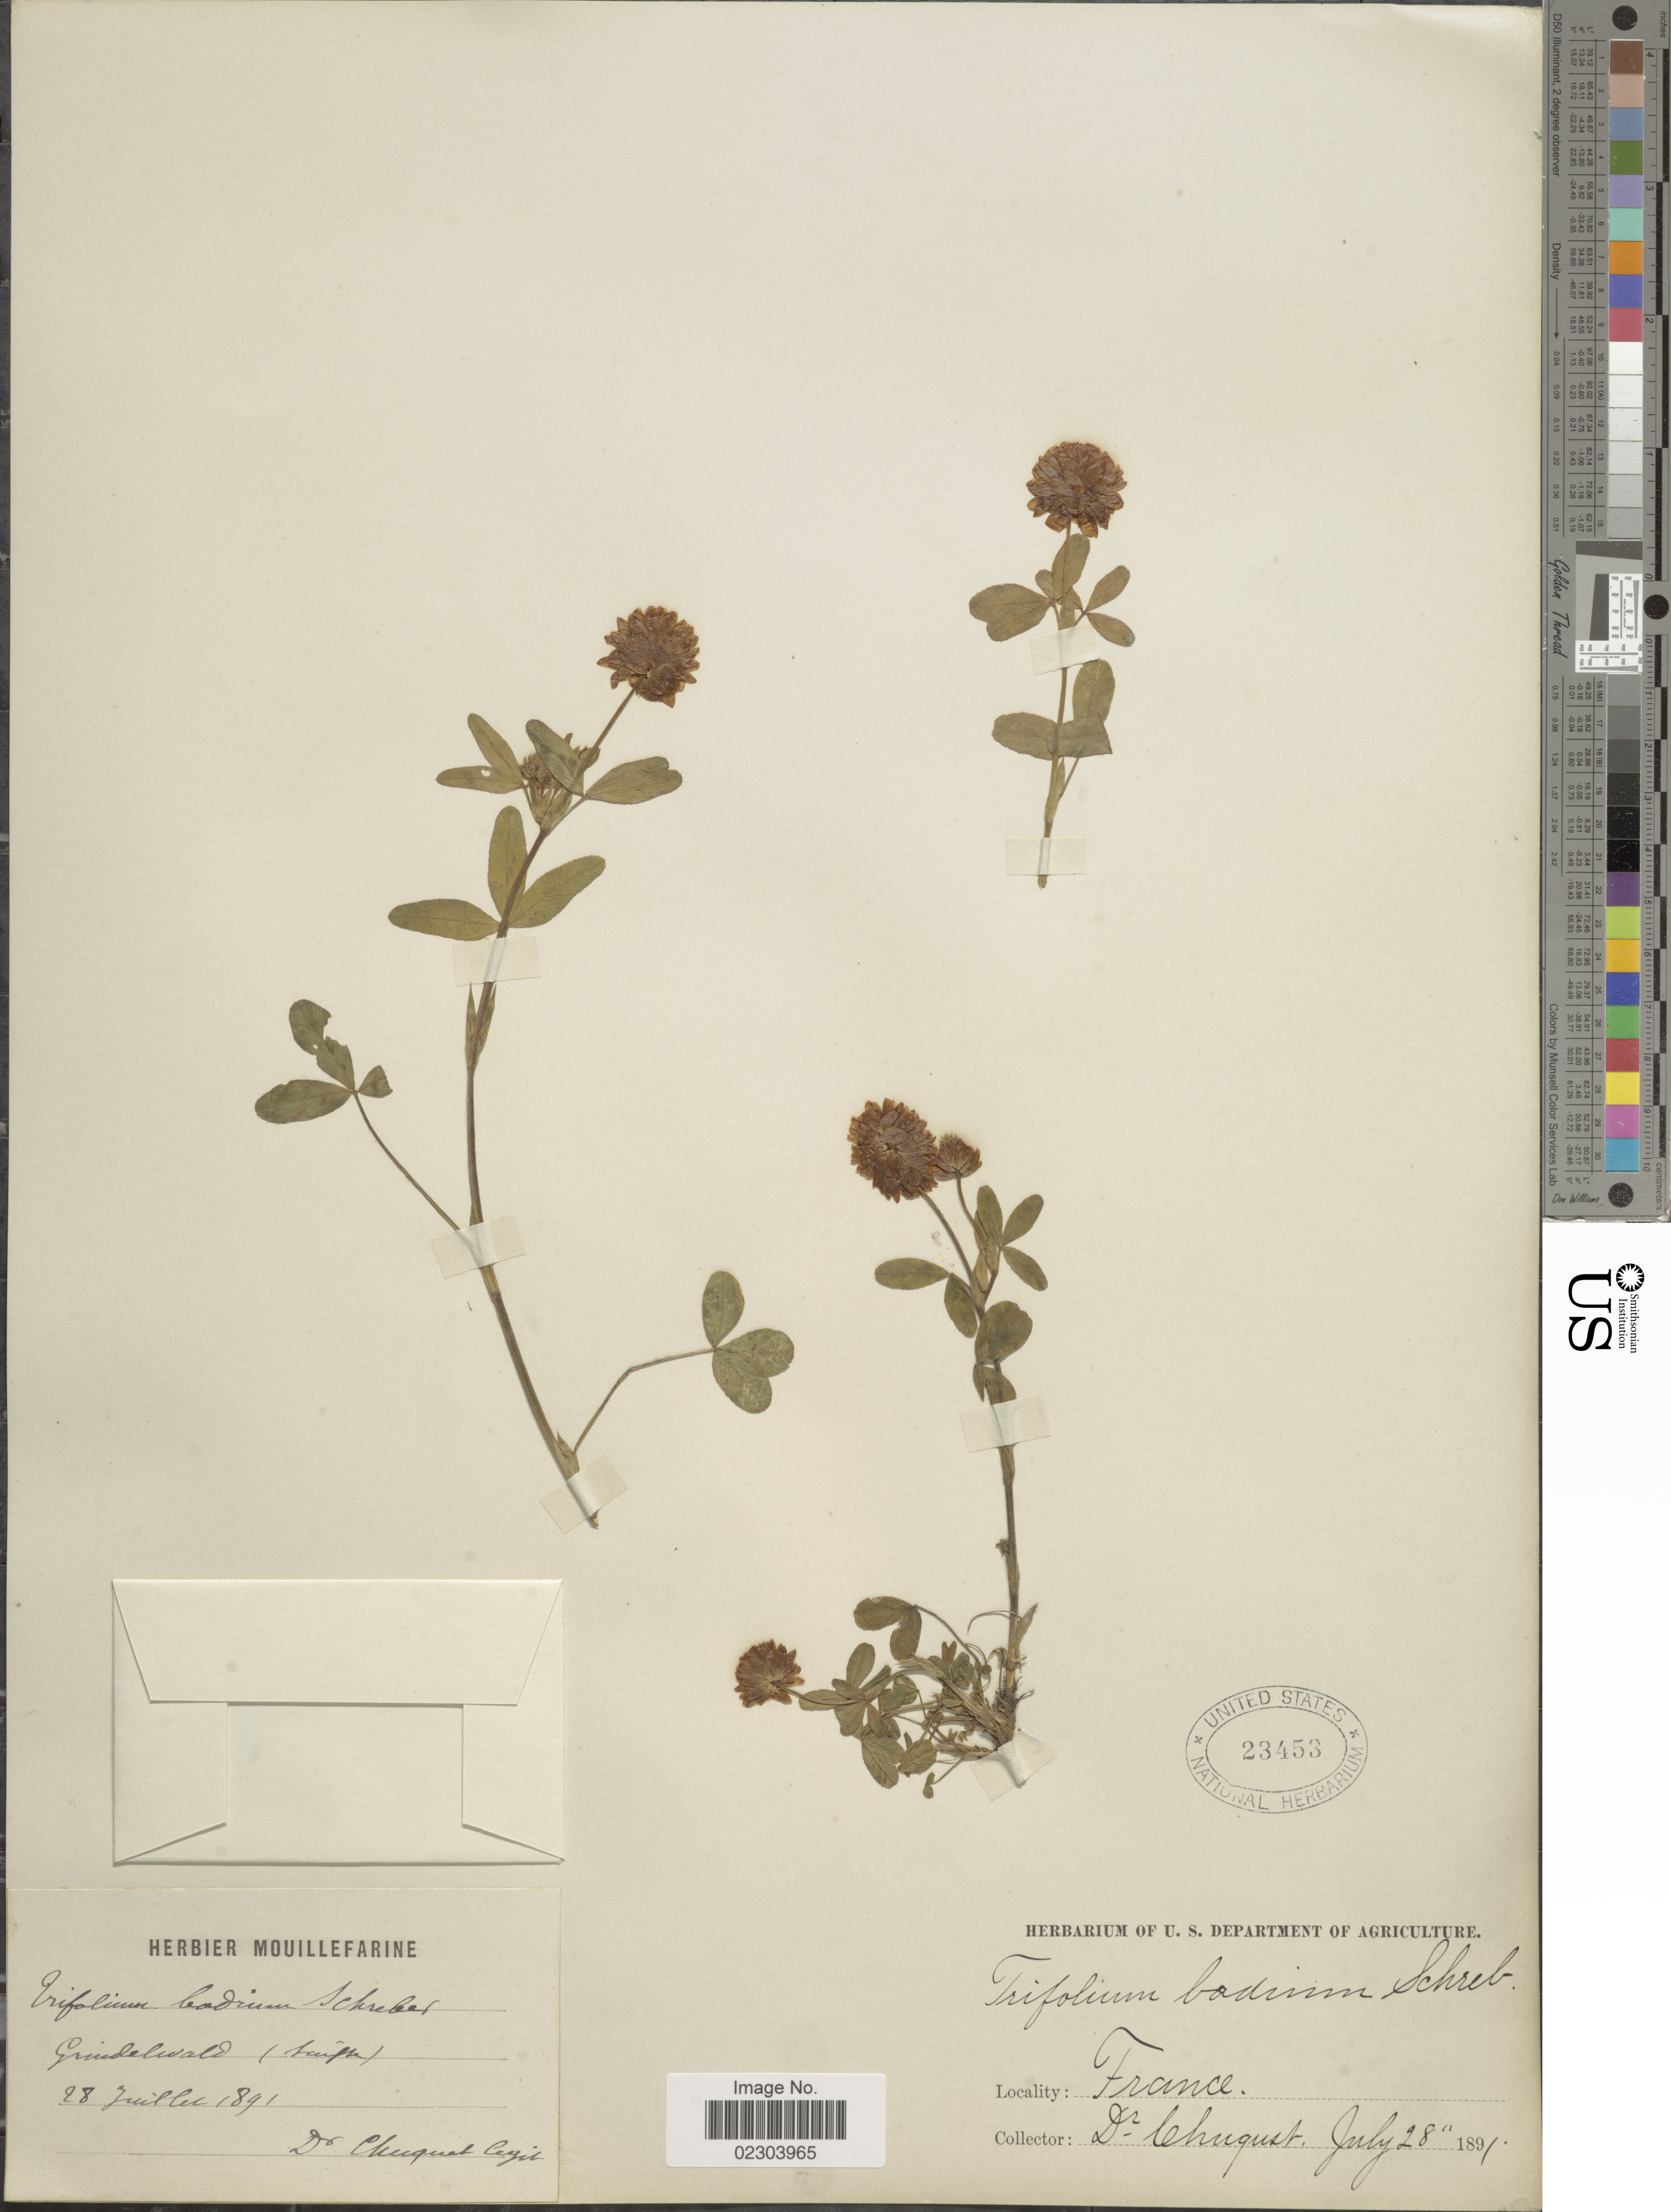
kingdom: Plantae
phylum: Tracheophyta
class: Magnoliopsida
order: Fabales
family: Fabaceae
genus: Trifolium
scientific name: Trifolium badium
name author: Schreb.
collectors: -. Chuguet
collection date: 1891-07-28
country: France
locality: Gruidelivald (Suipte) [interpreted]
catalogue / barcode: US 23453